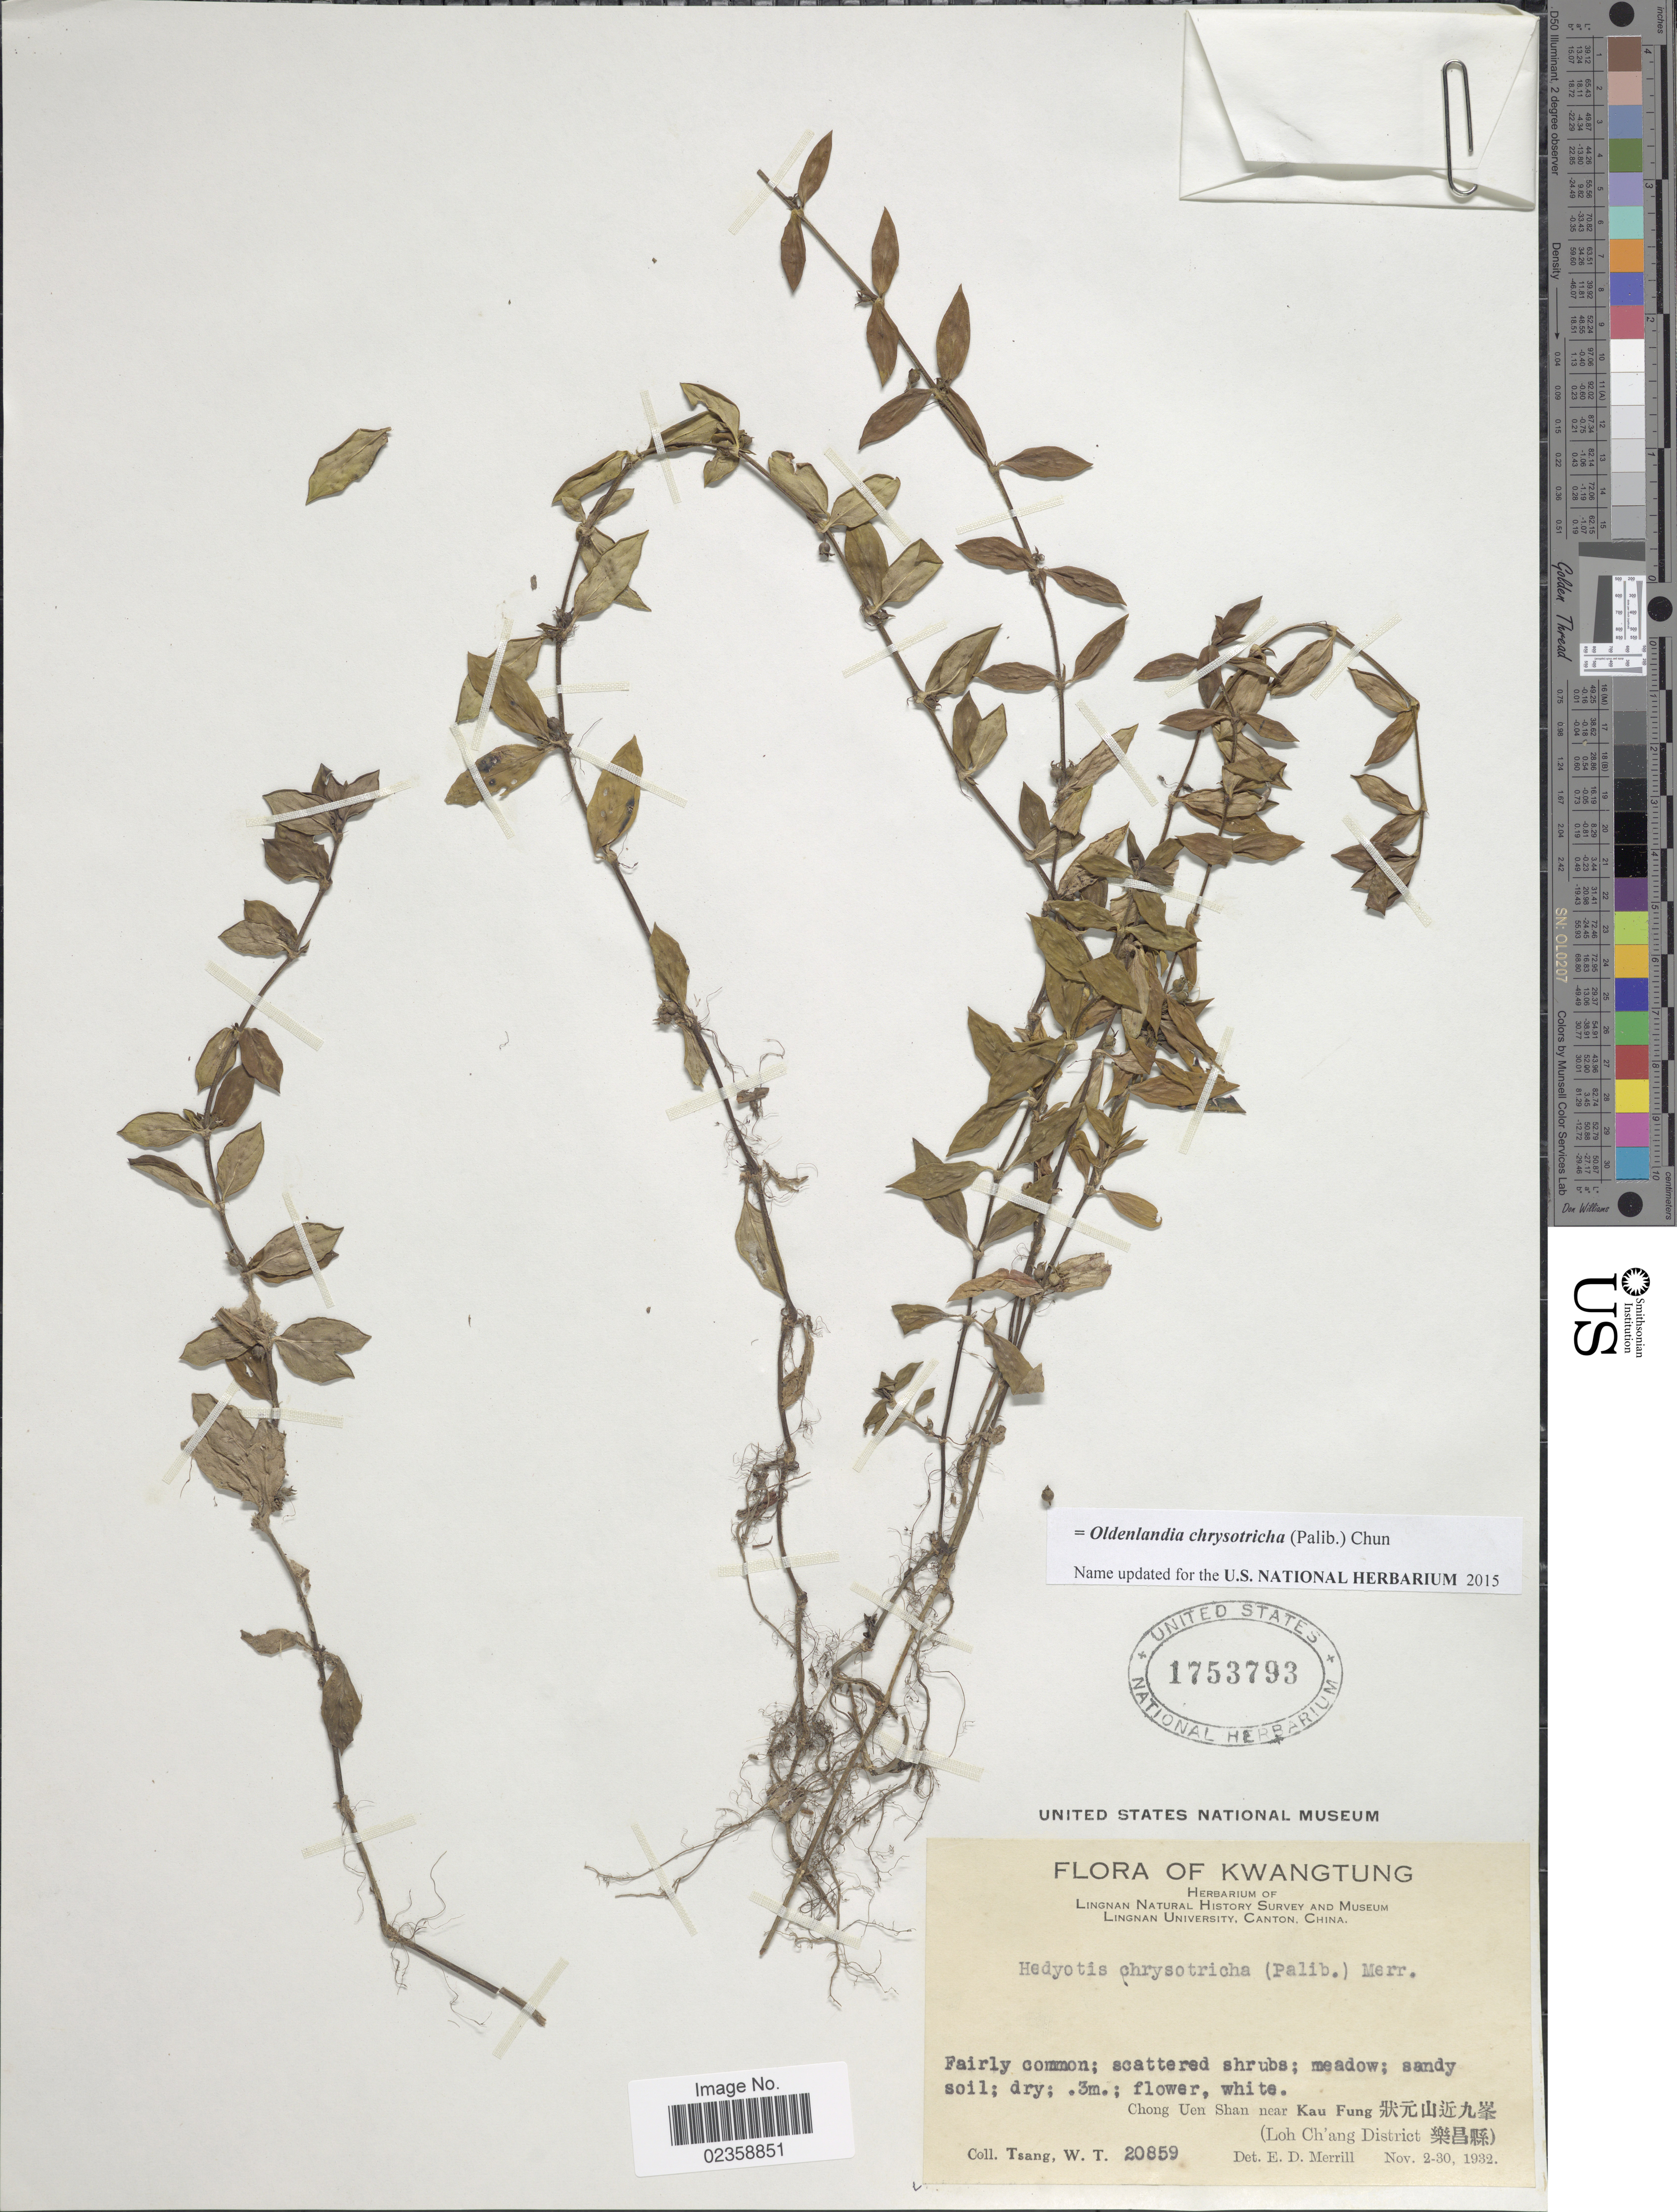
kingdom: Plantae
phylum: Tracheophyta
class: Magnoliopsida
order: Gentianales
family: Rubiaceae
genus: Oldenlandia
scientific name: Oldenlandia chrysotricha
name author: (Palib.) Chun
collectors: W. T. Tsang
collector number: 20859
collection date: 1932-11-02/1932-11-30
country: China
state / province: Guangdong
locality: Kwangtung. Chong Uen Shan near Kau Fung. (Loh Ch'ang District)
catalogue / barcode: US 1753793